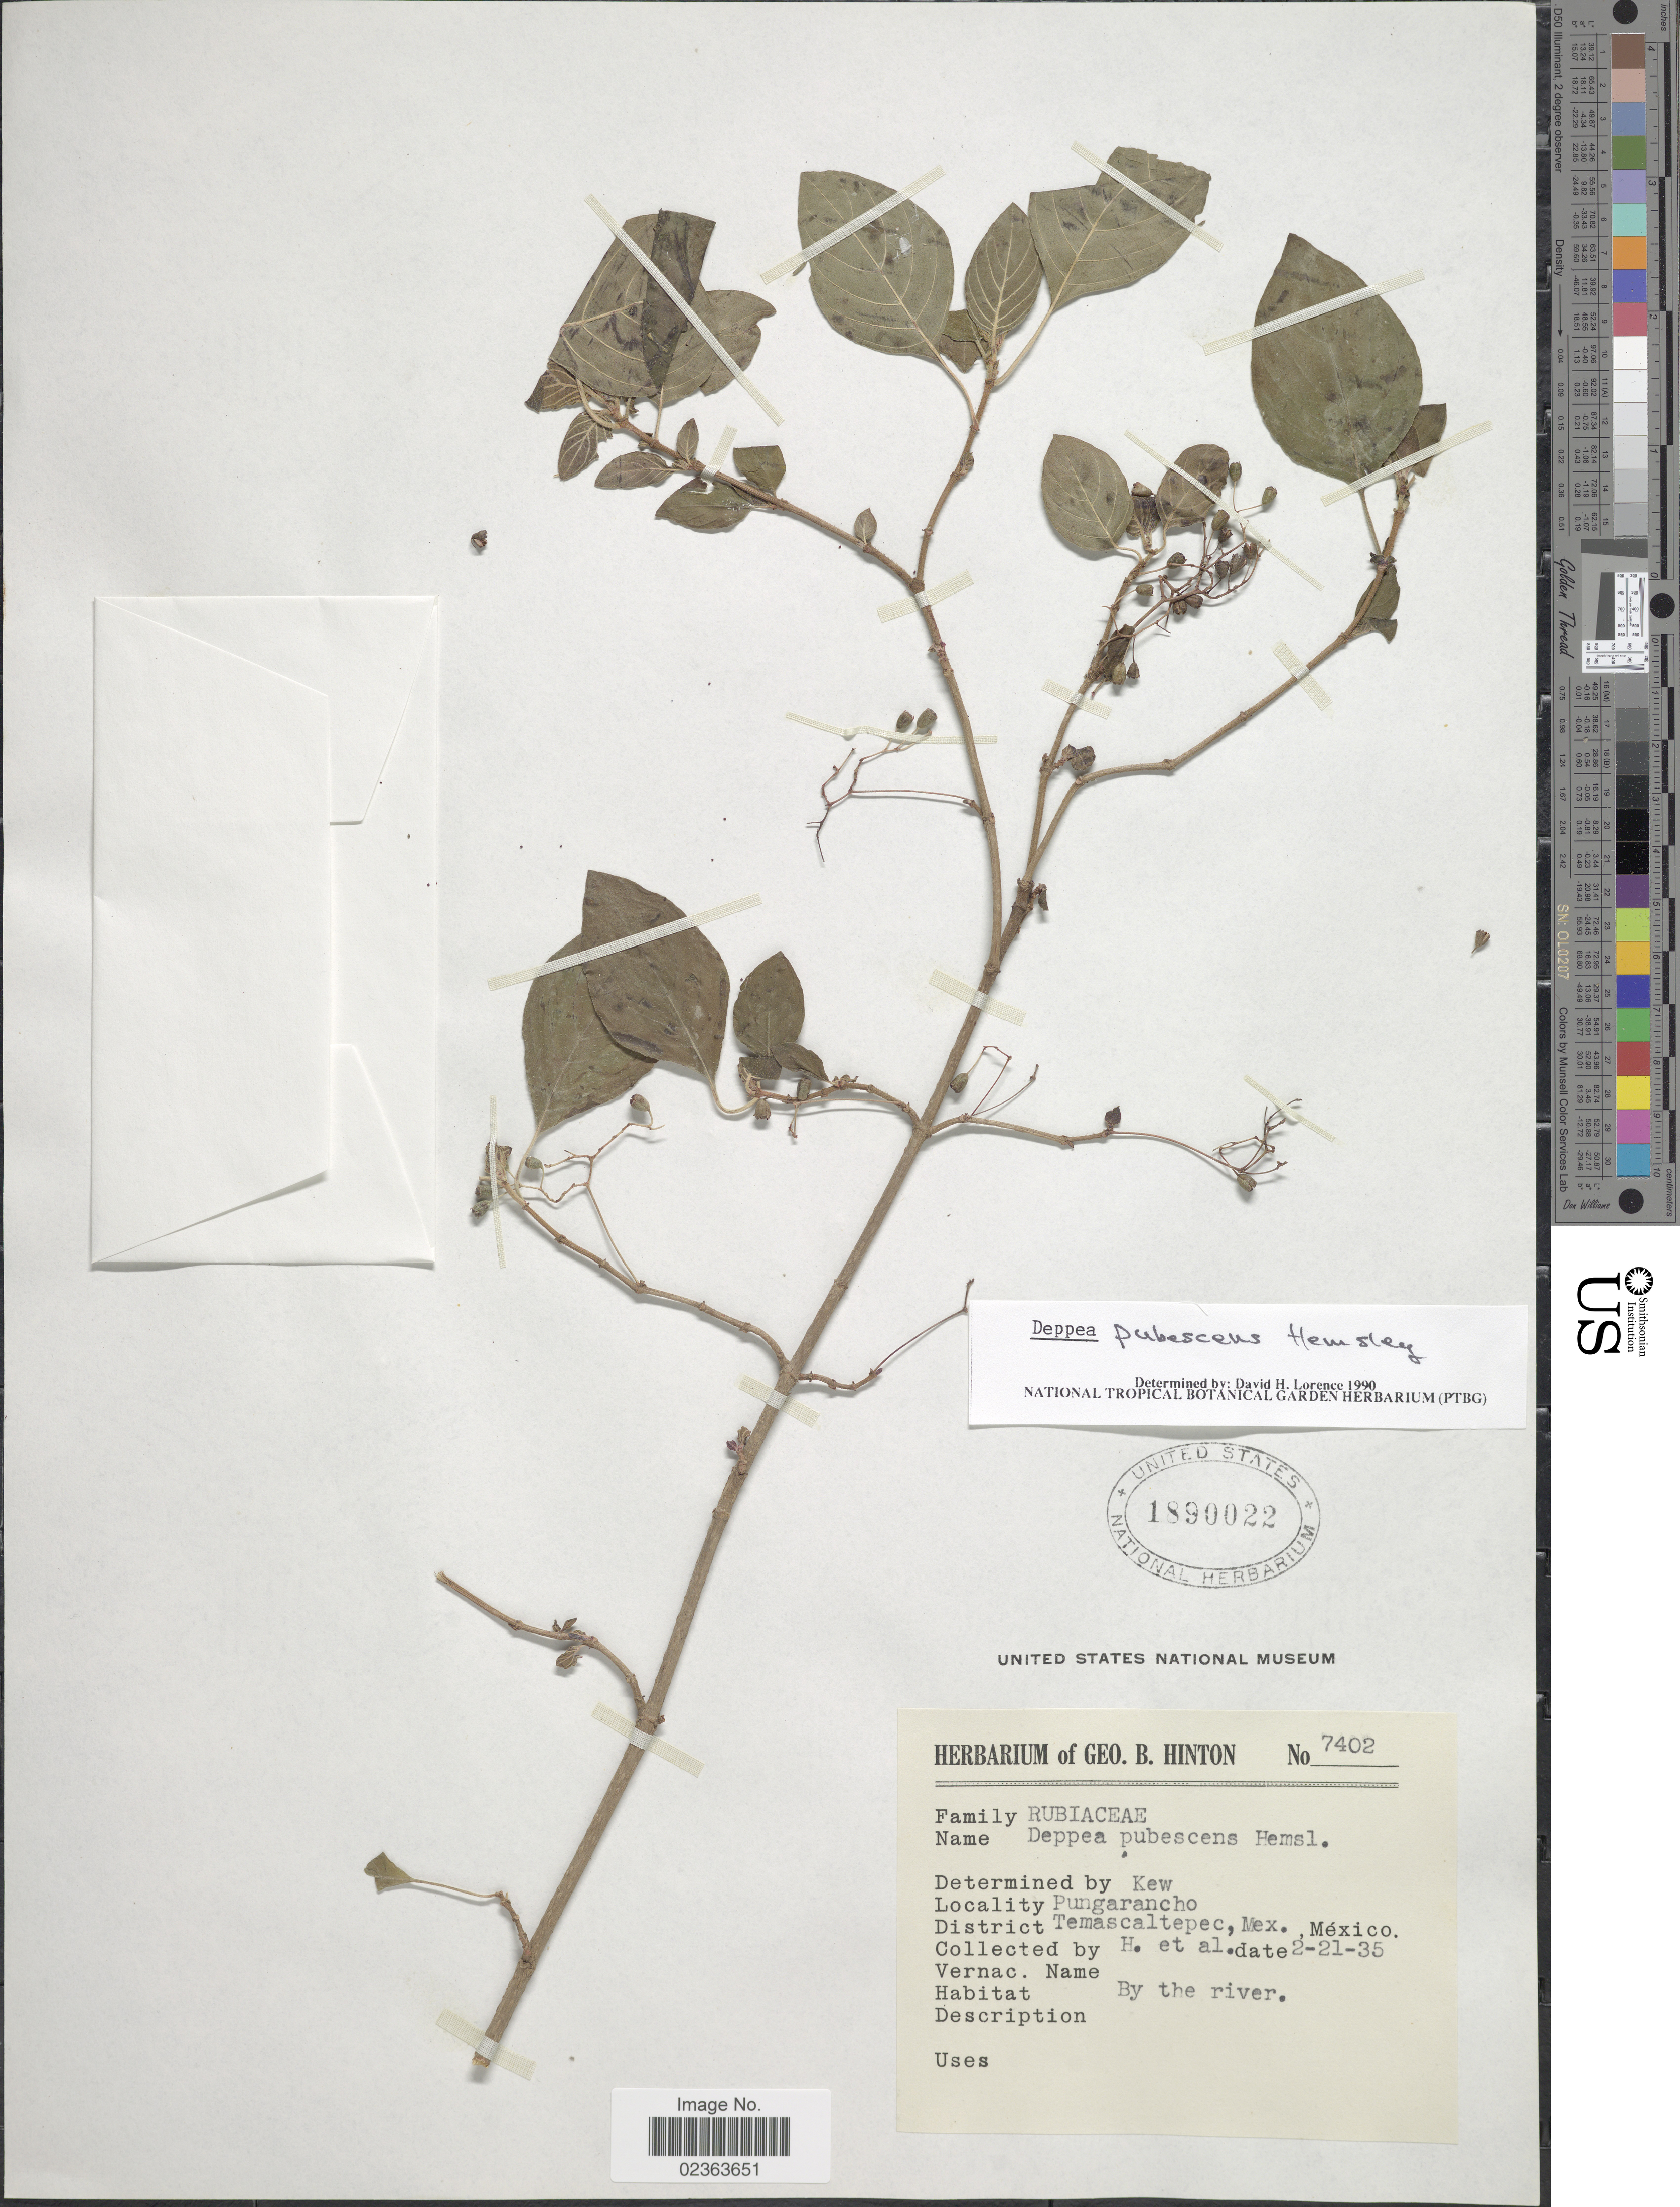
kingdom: Plantae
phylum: Tracheophyta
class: Magnoliopsida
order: Gentianales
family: Rubiaceae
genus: Deppea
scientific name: Deppea pubescens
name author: Hemsl.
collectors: G. B. Hinton & et al.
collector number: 7402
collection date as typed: Transcribed d/m/y: 21/2/35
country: Mexico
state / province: México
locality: Pungarancho, District Temascaltepec, By the river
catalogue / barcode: US 1890022